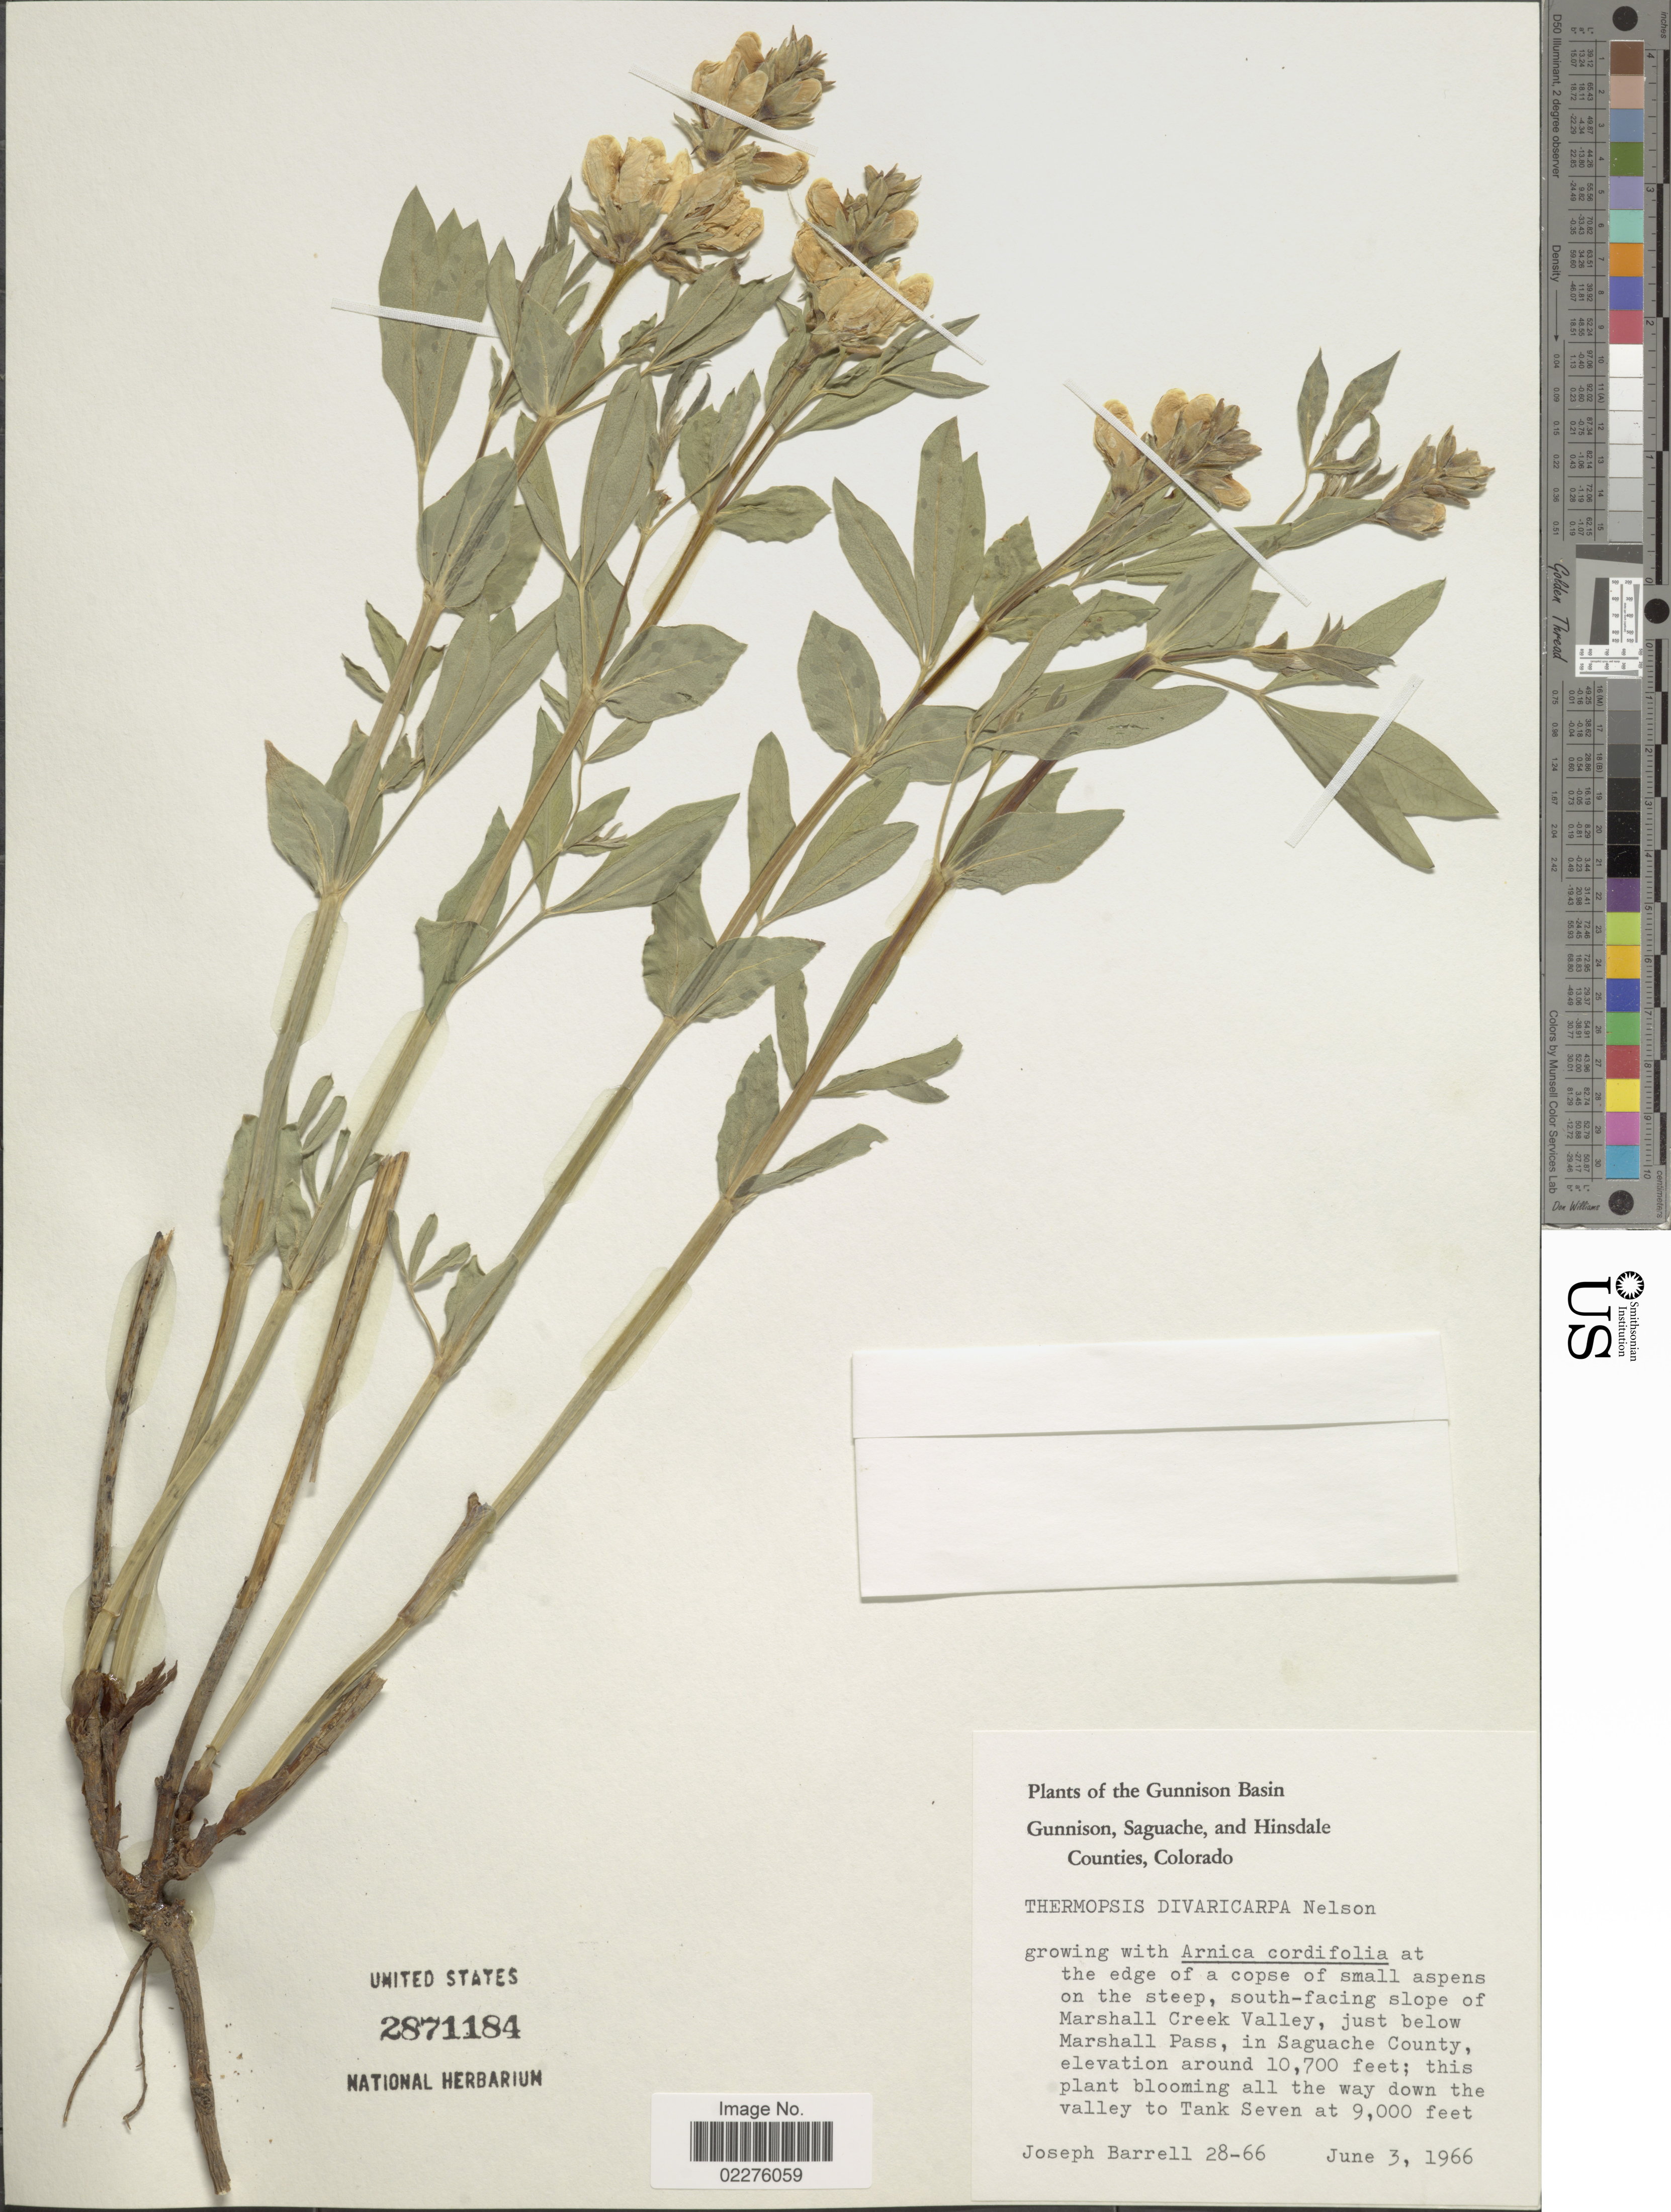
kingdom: Plantae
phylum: Tracheophyta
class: Magnoliopsida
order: Fabales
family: Fabaceae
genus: Thermopsis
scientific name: Thermopsis divaricarpa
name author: A. Nelson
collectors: J. Barrell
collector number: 28-66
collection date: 1966-06-03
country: United States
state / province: Colorado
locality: The Gunnison Basin Gunnison, Saguache, and Hinsdale Counties, at the edge on the steep, south-facing slope of Marshall Creek Valley, just below Marshall Pass, in Saguache County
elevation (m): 3261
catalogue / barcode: US 2871184